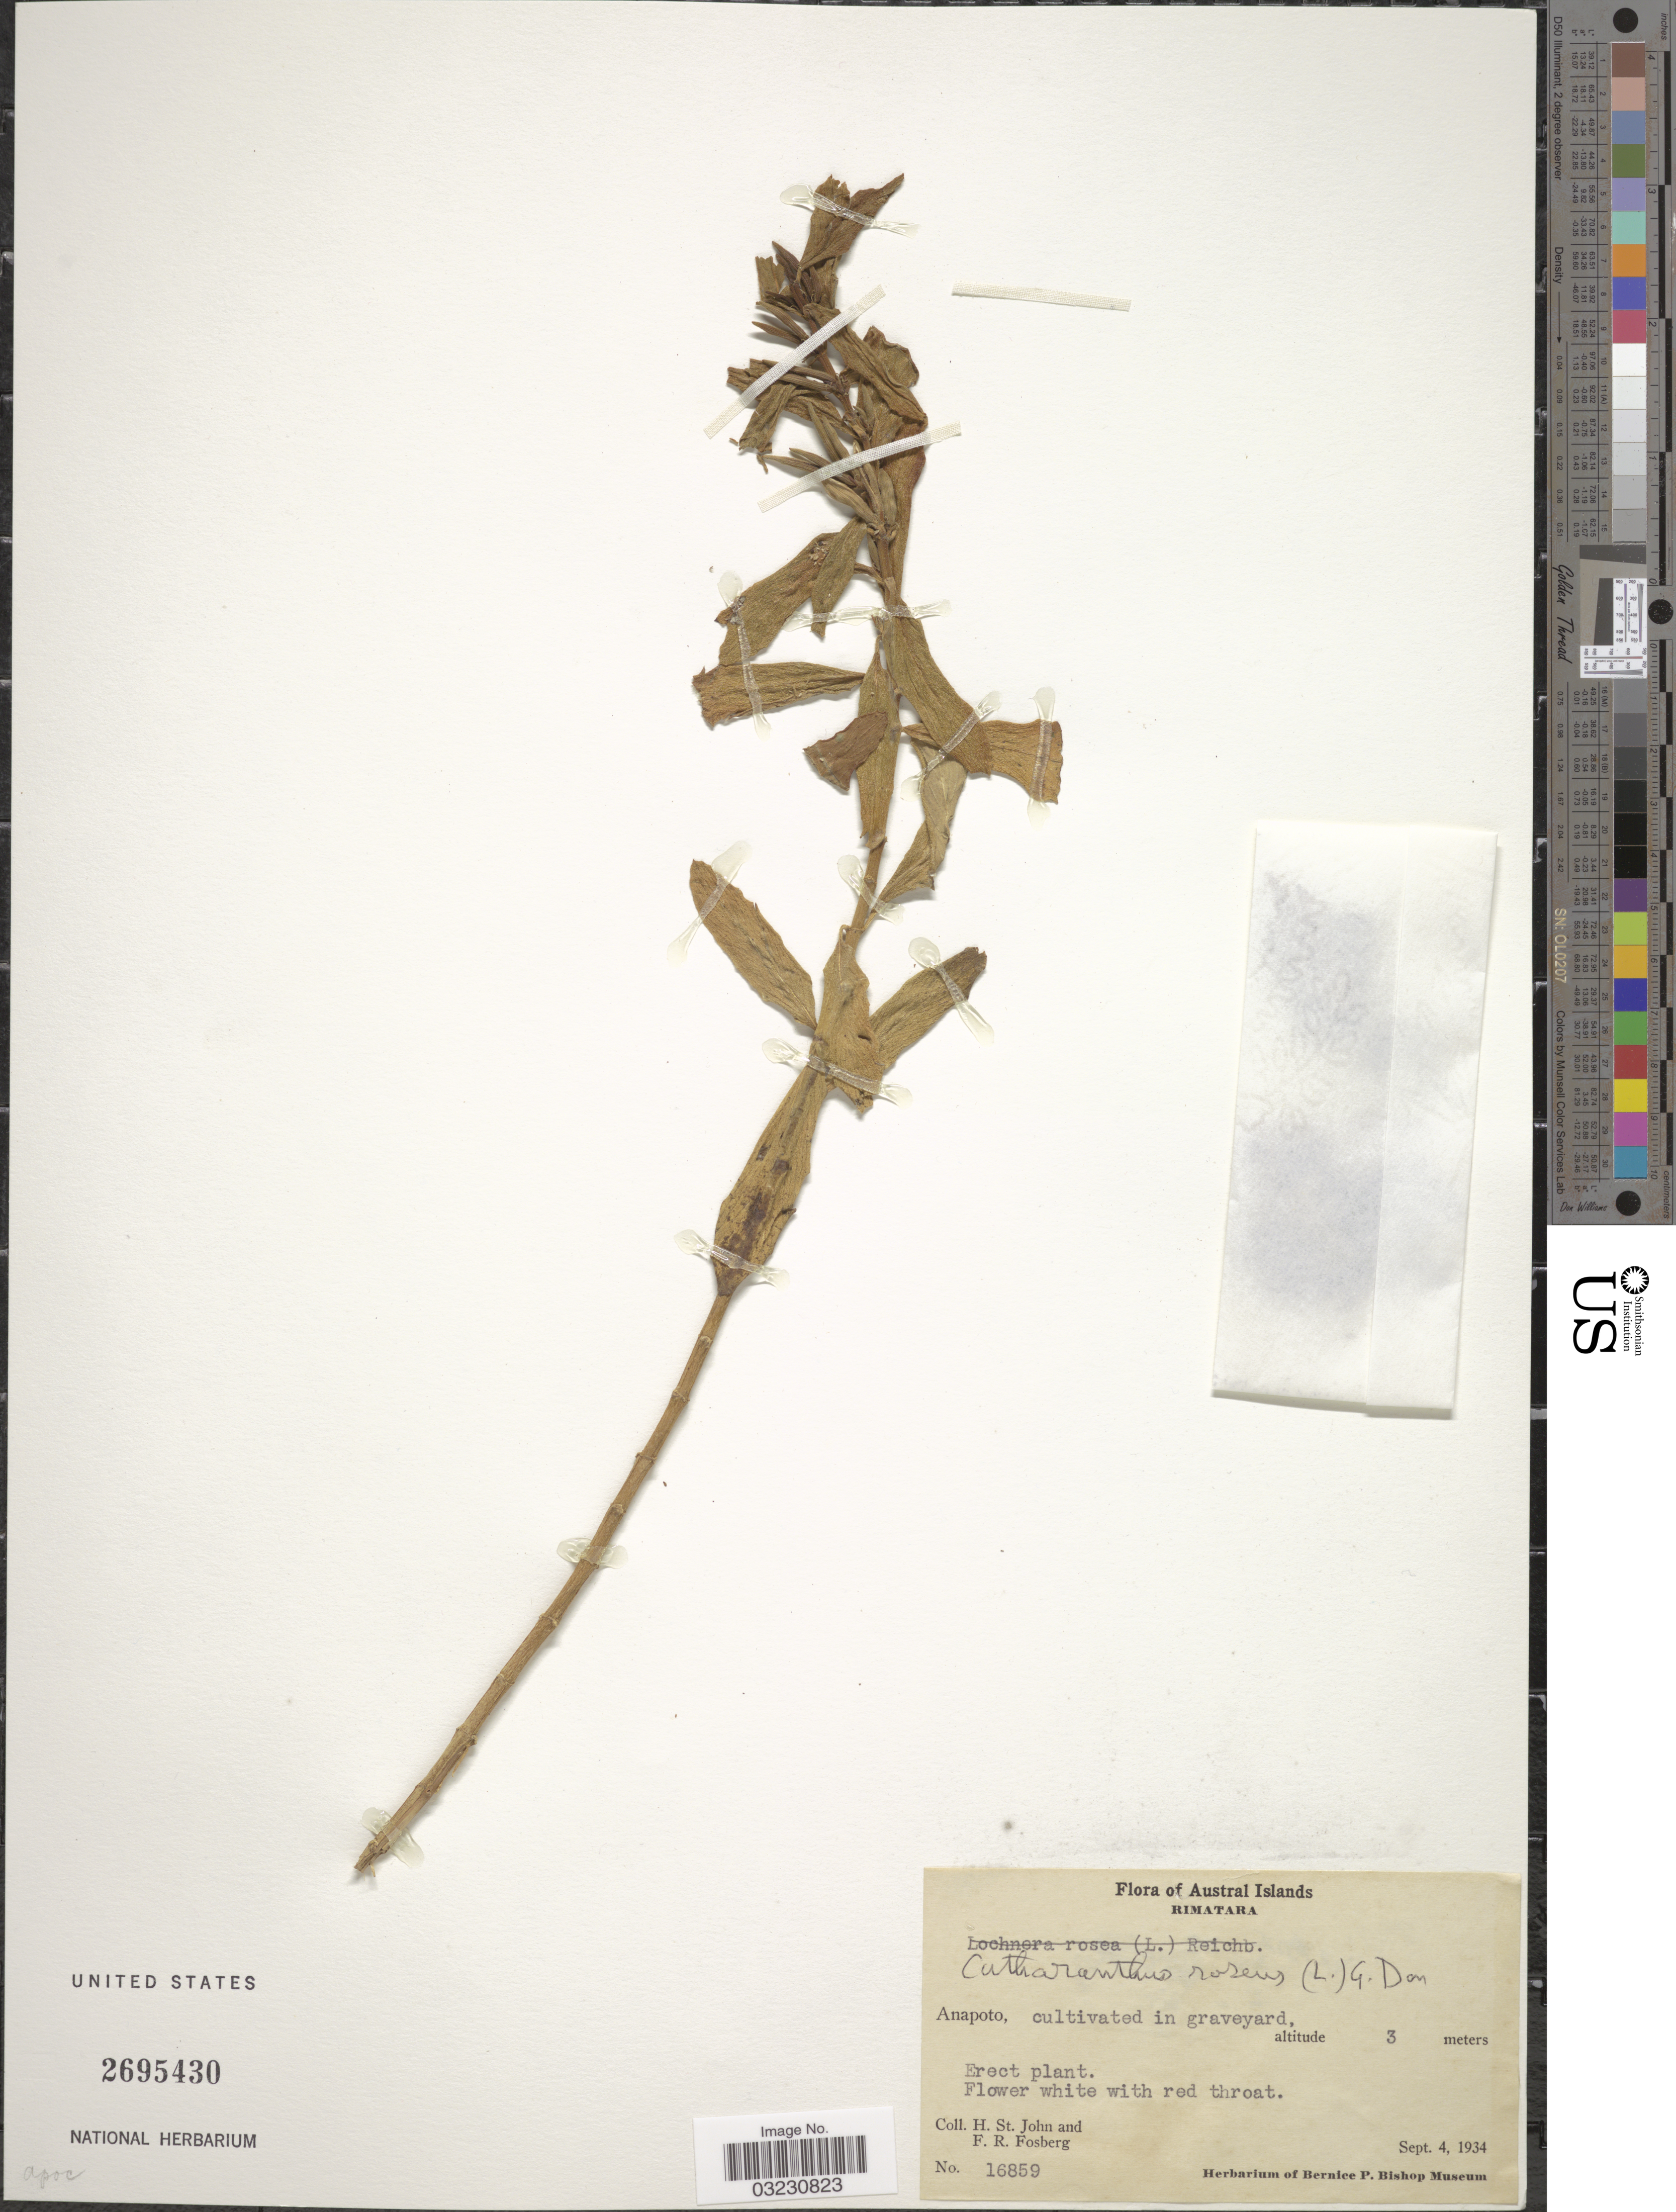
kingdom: Plantae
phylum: Tracheophyta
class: Magnoliopsida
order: Gentianales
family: Apocynaceae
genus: Catharanthus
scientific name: Catharanthus roseus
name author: (L.) G. Don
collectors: H. St. John & F. R. Fosberg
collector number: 16859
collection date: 1934-09-04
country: French Polynesia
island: Rimatara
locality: Austral Islands, Rimatara, Anapoto, cultivated in graveyard.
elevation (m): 3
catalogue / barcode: US 2695430